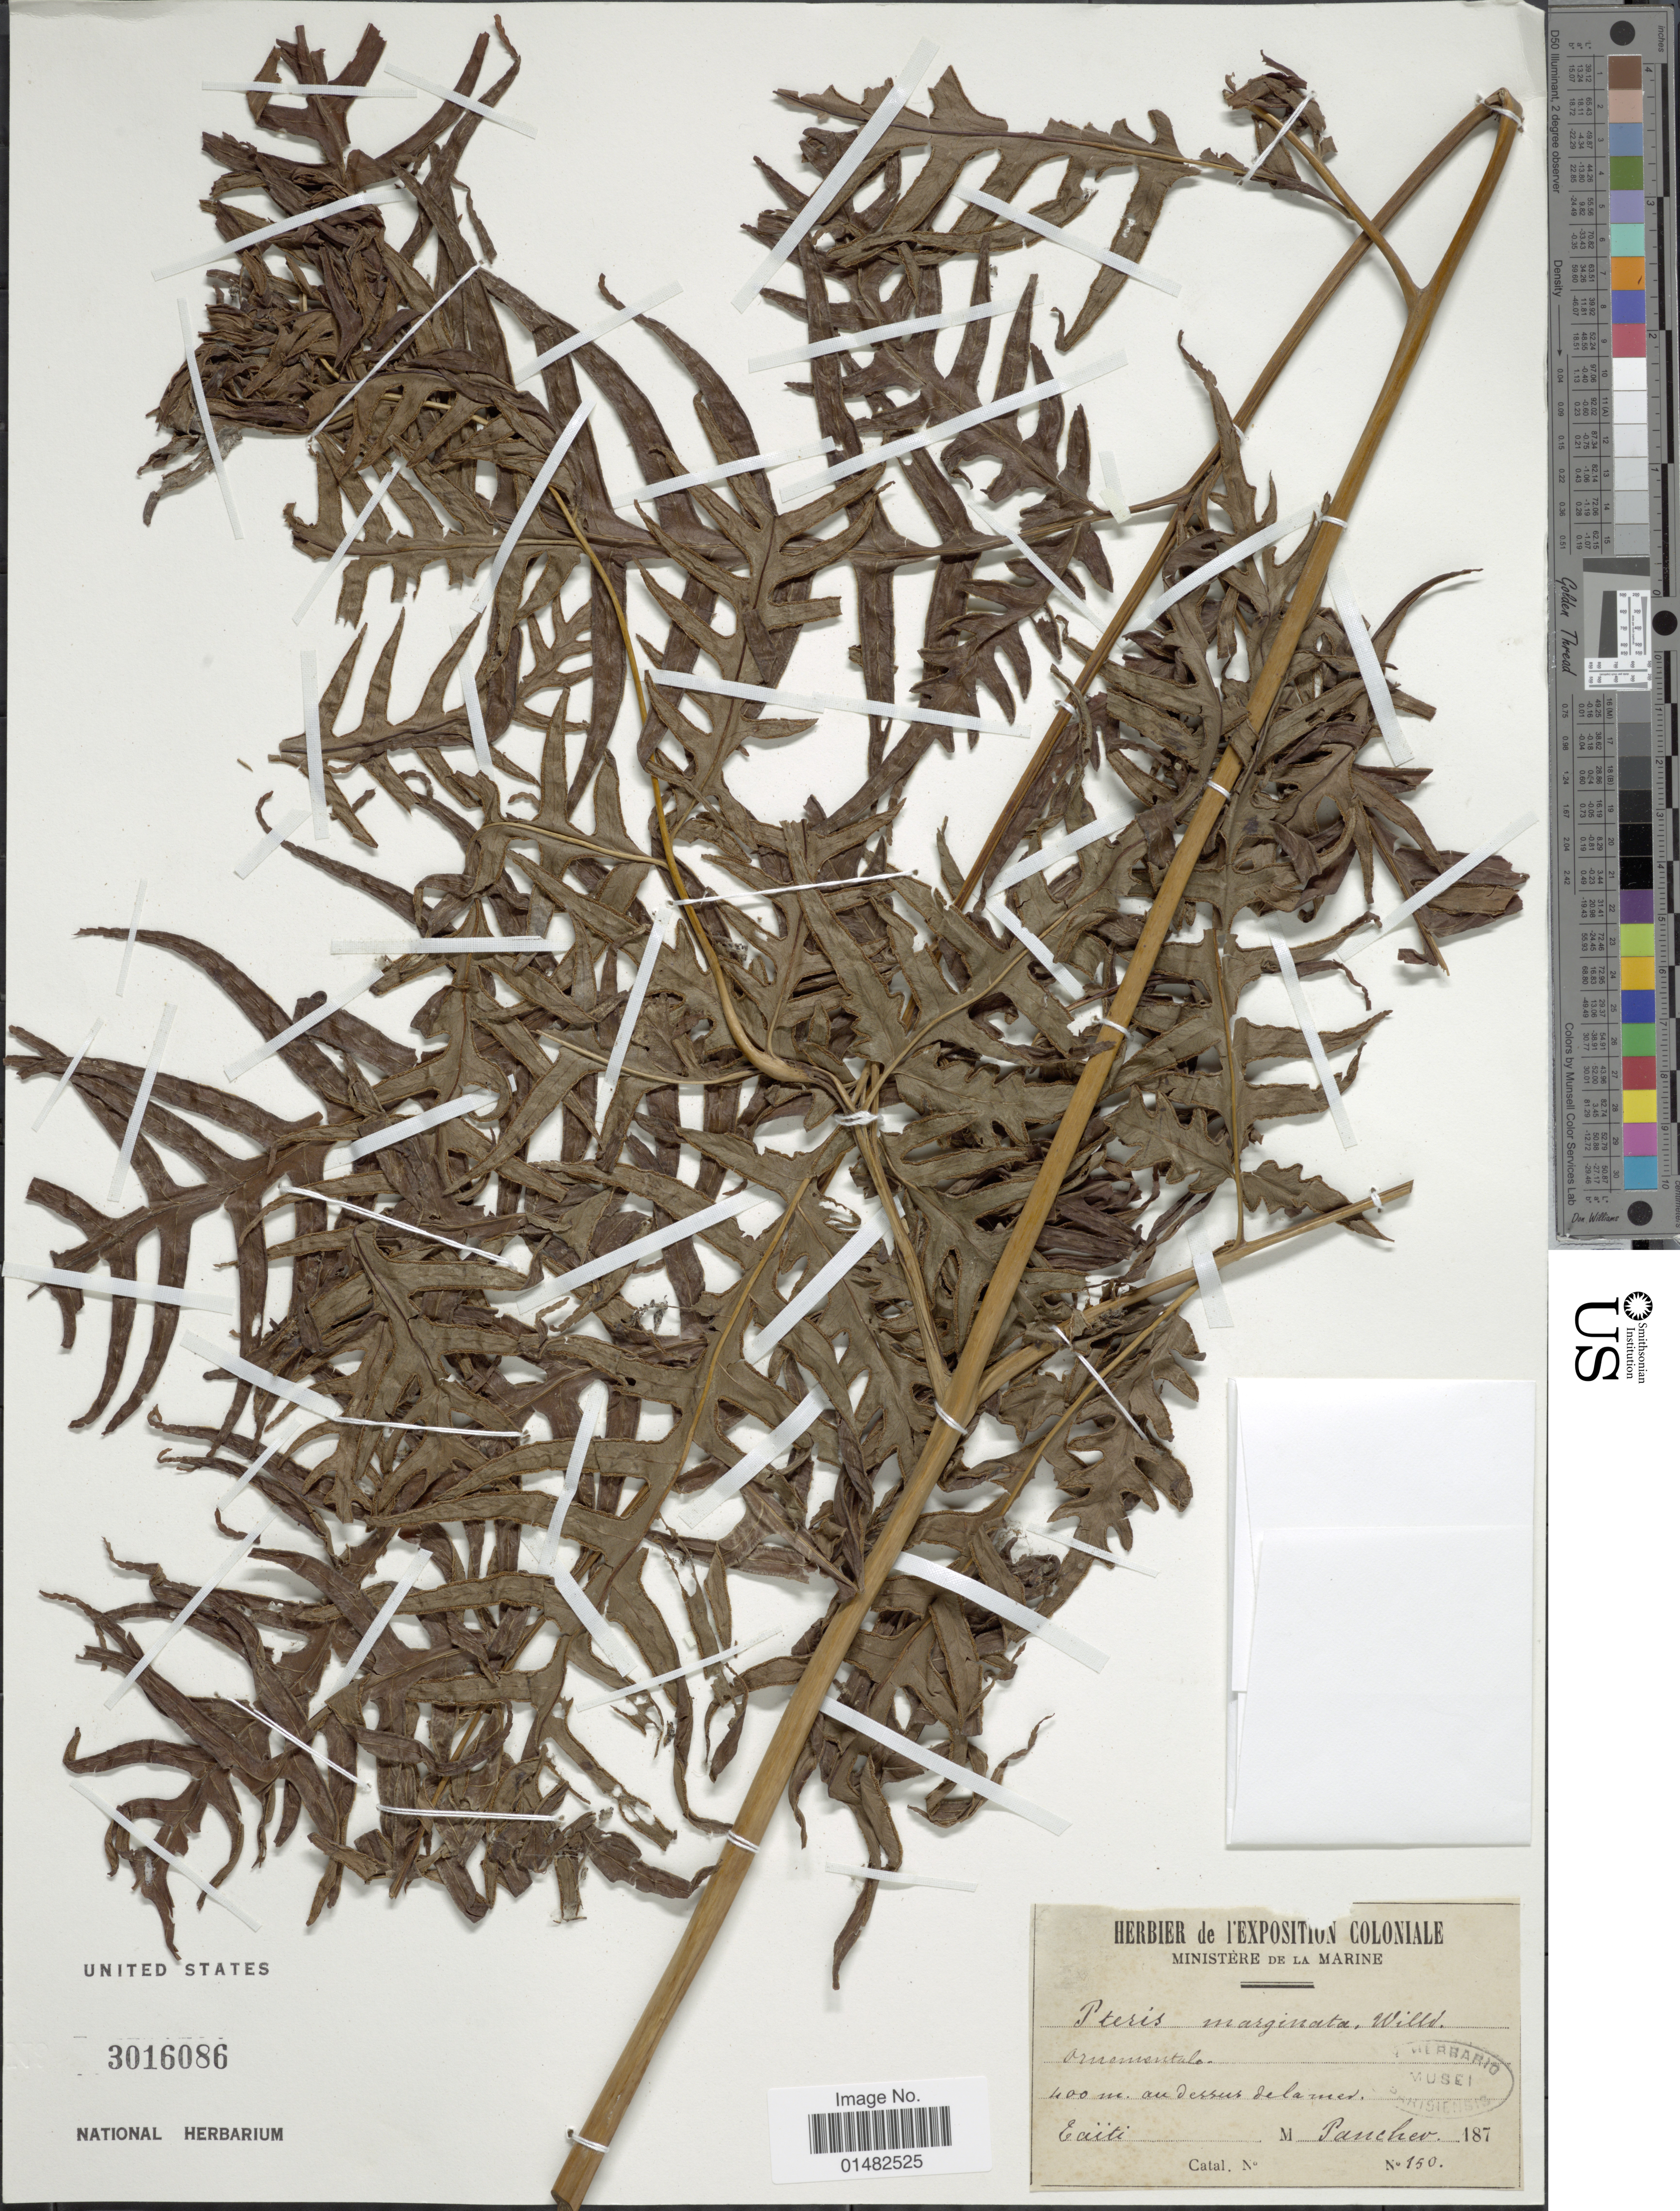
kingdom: Plantae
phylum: Tracheophyta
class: Polypodiopsida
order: Polypodiales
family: Pteridaceae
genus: Pteris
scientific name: Pteris tripartita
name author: Sw.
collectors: Pancher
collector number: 150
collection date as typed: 187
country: French Polynesia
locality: La Marine, audessus De la mier, Eaiti [interpreted]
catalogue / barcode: US 3016086